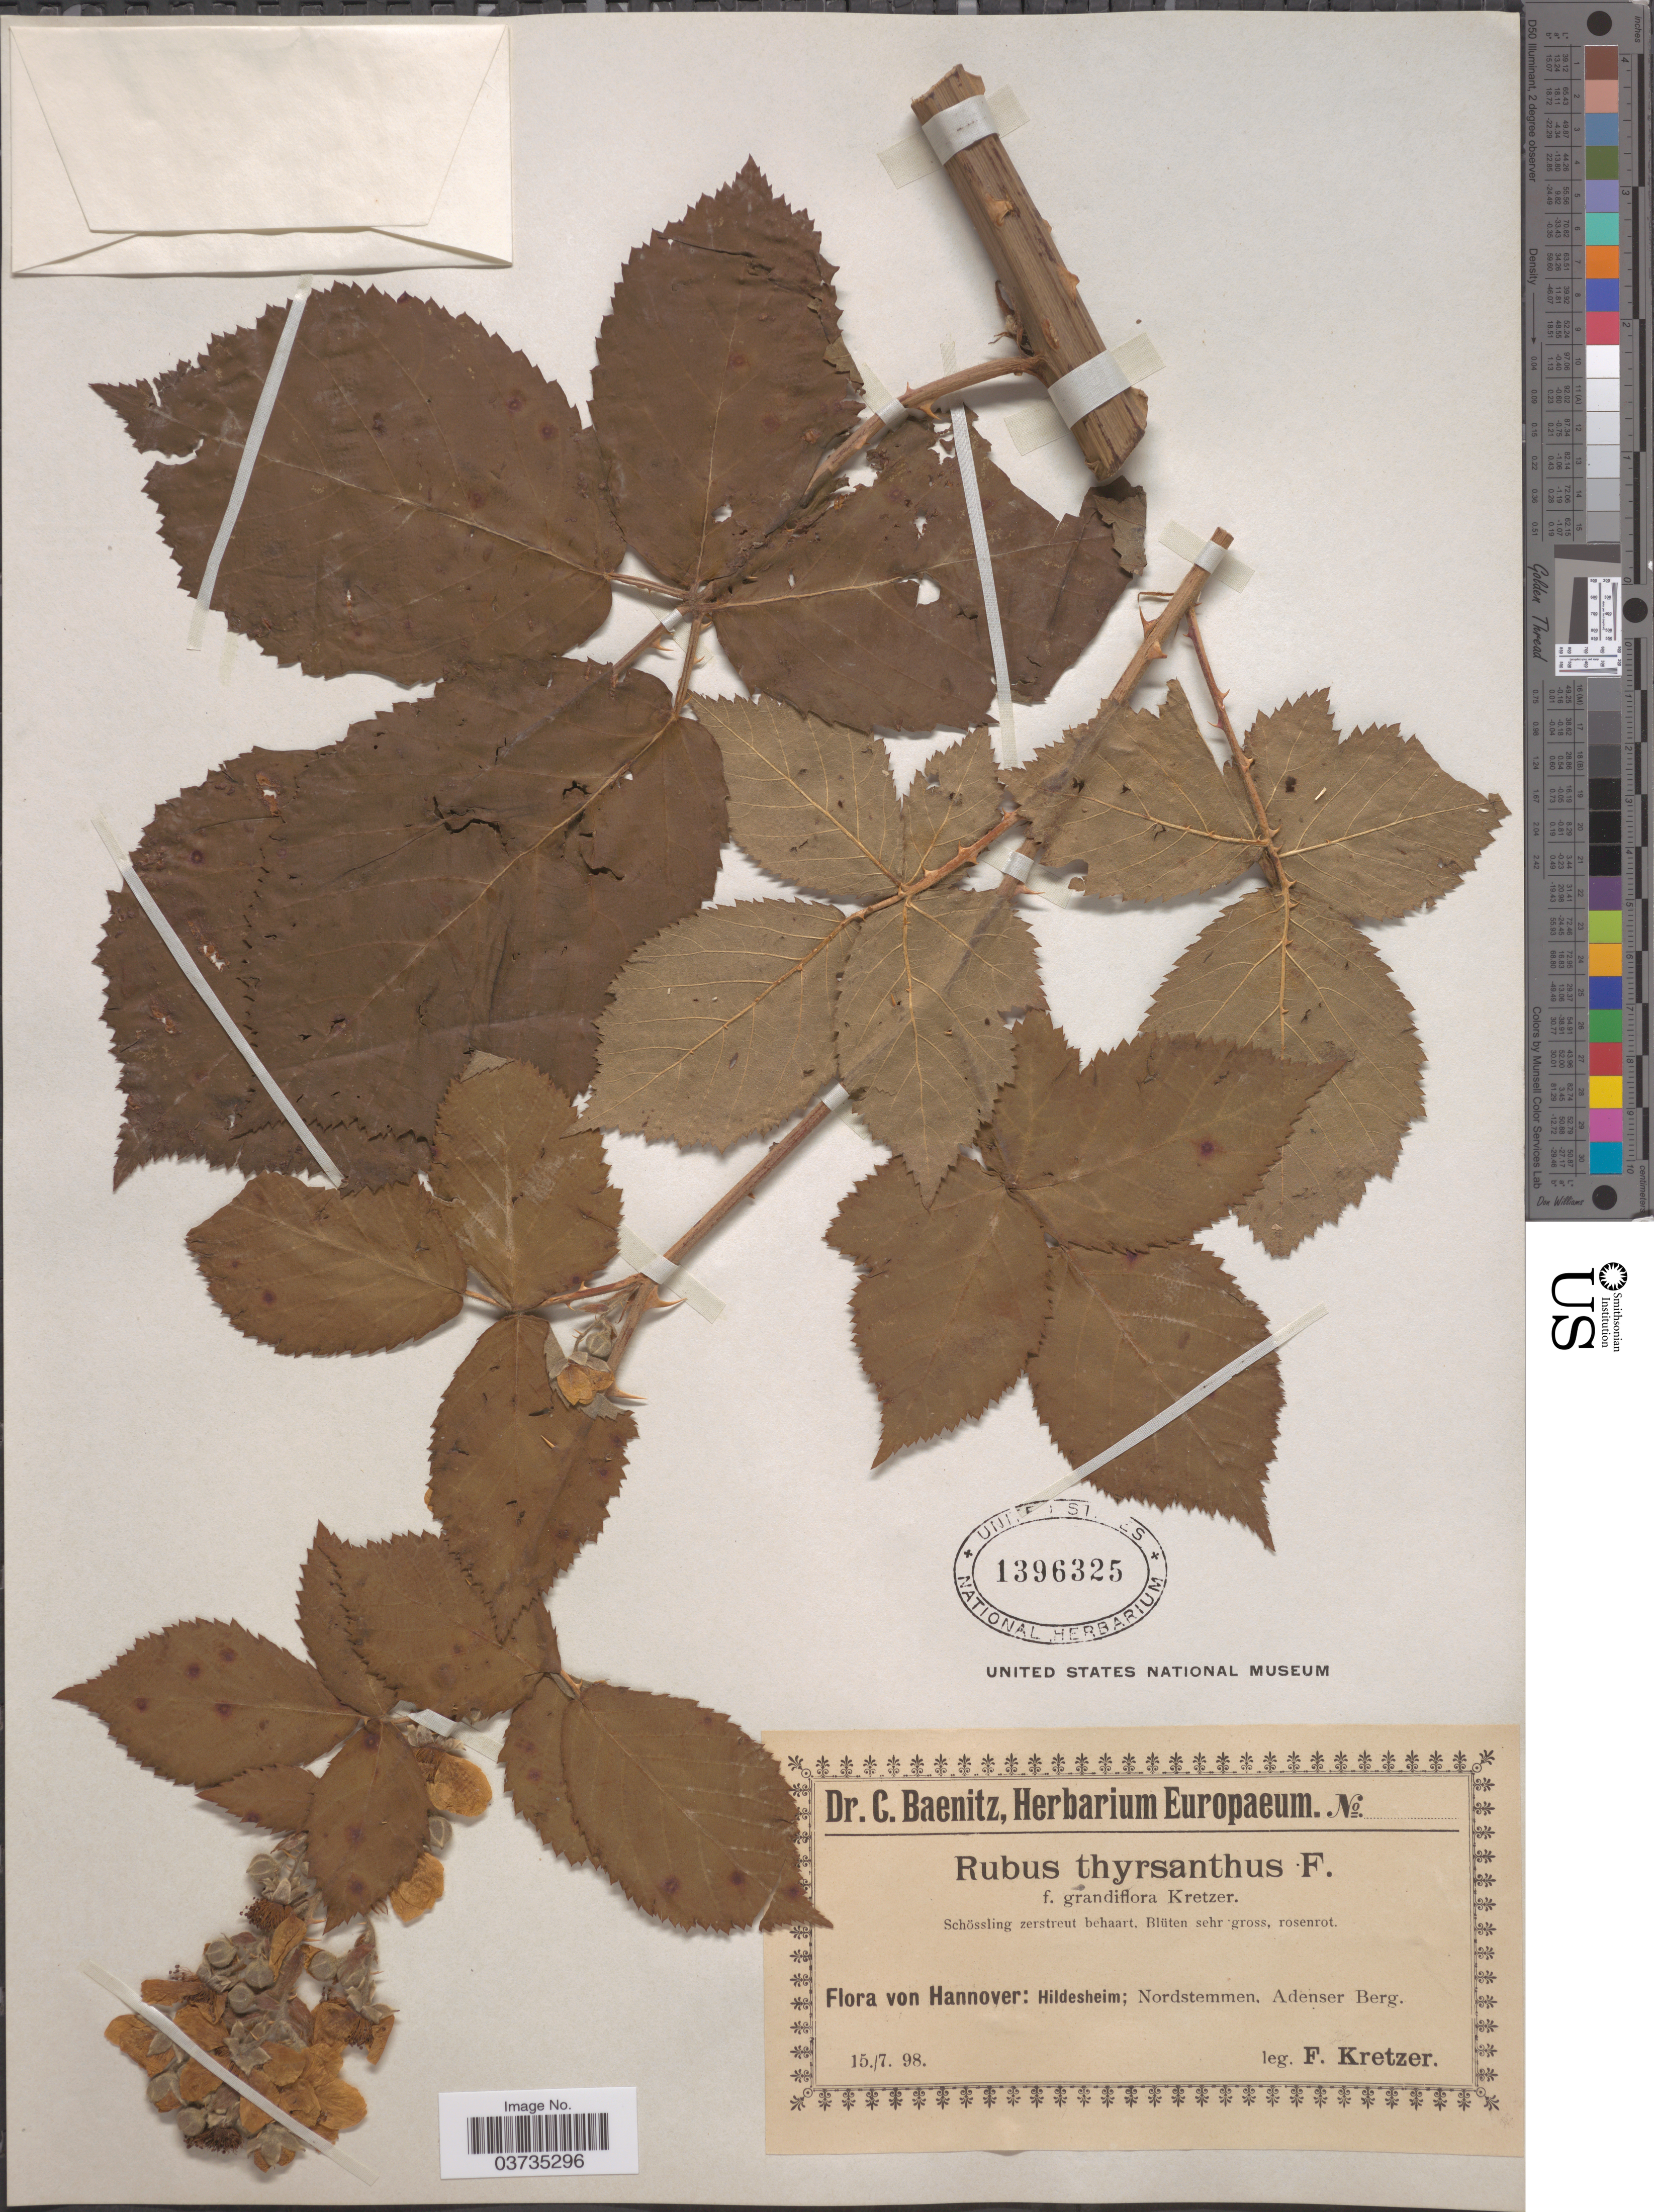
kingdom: Plantae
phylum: Tracheophyta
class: Magnoliopsida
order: Rosales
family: Rosaceae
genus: Rubus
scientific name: Rubus thyrsanthus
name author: Focke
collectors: F. Kretzer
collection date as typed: Transcribed d/m/y: 15/7/98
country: Germany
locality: Hannover: Hildesheim; Nordstemmen. Adenser Berg.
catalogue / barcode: US 1396325